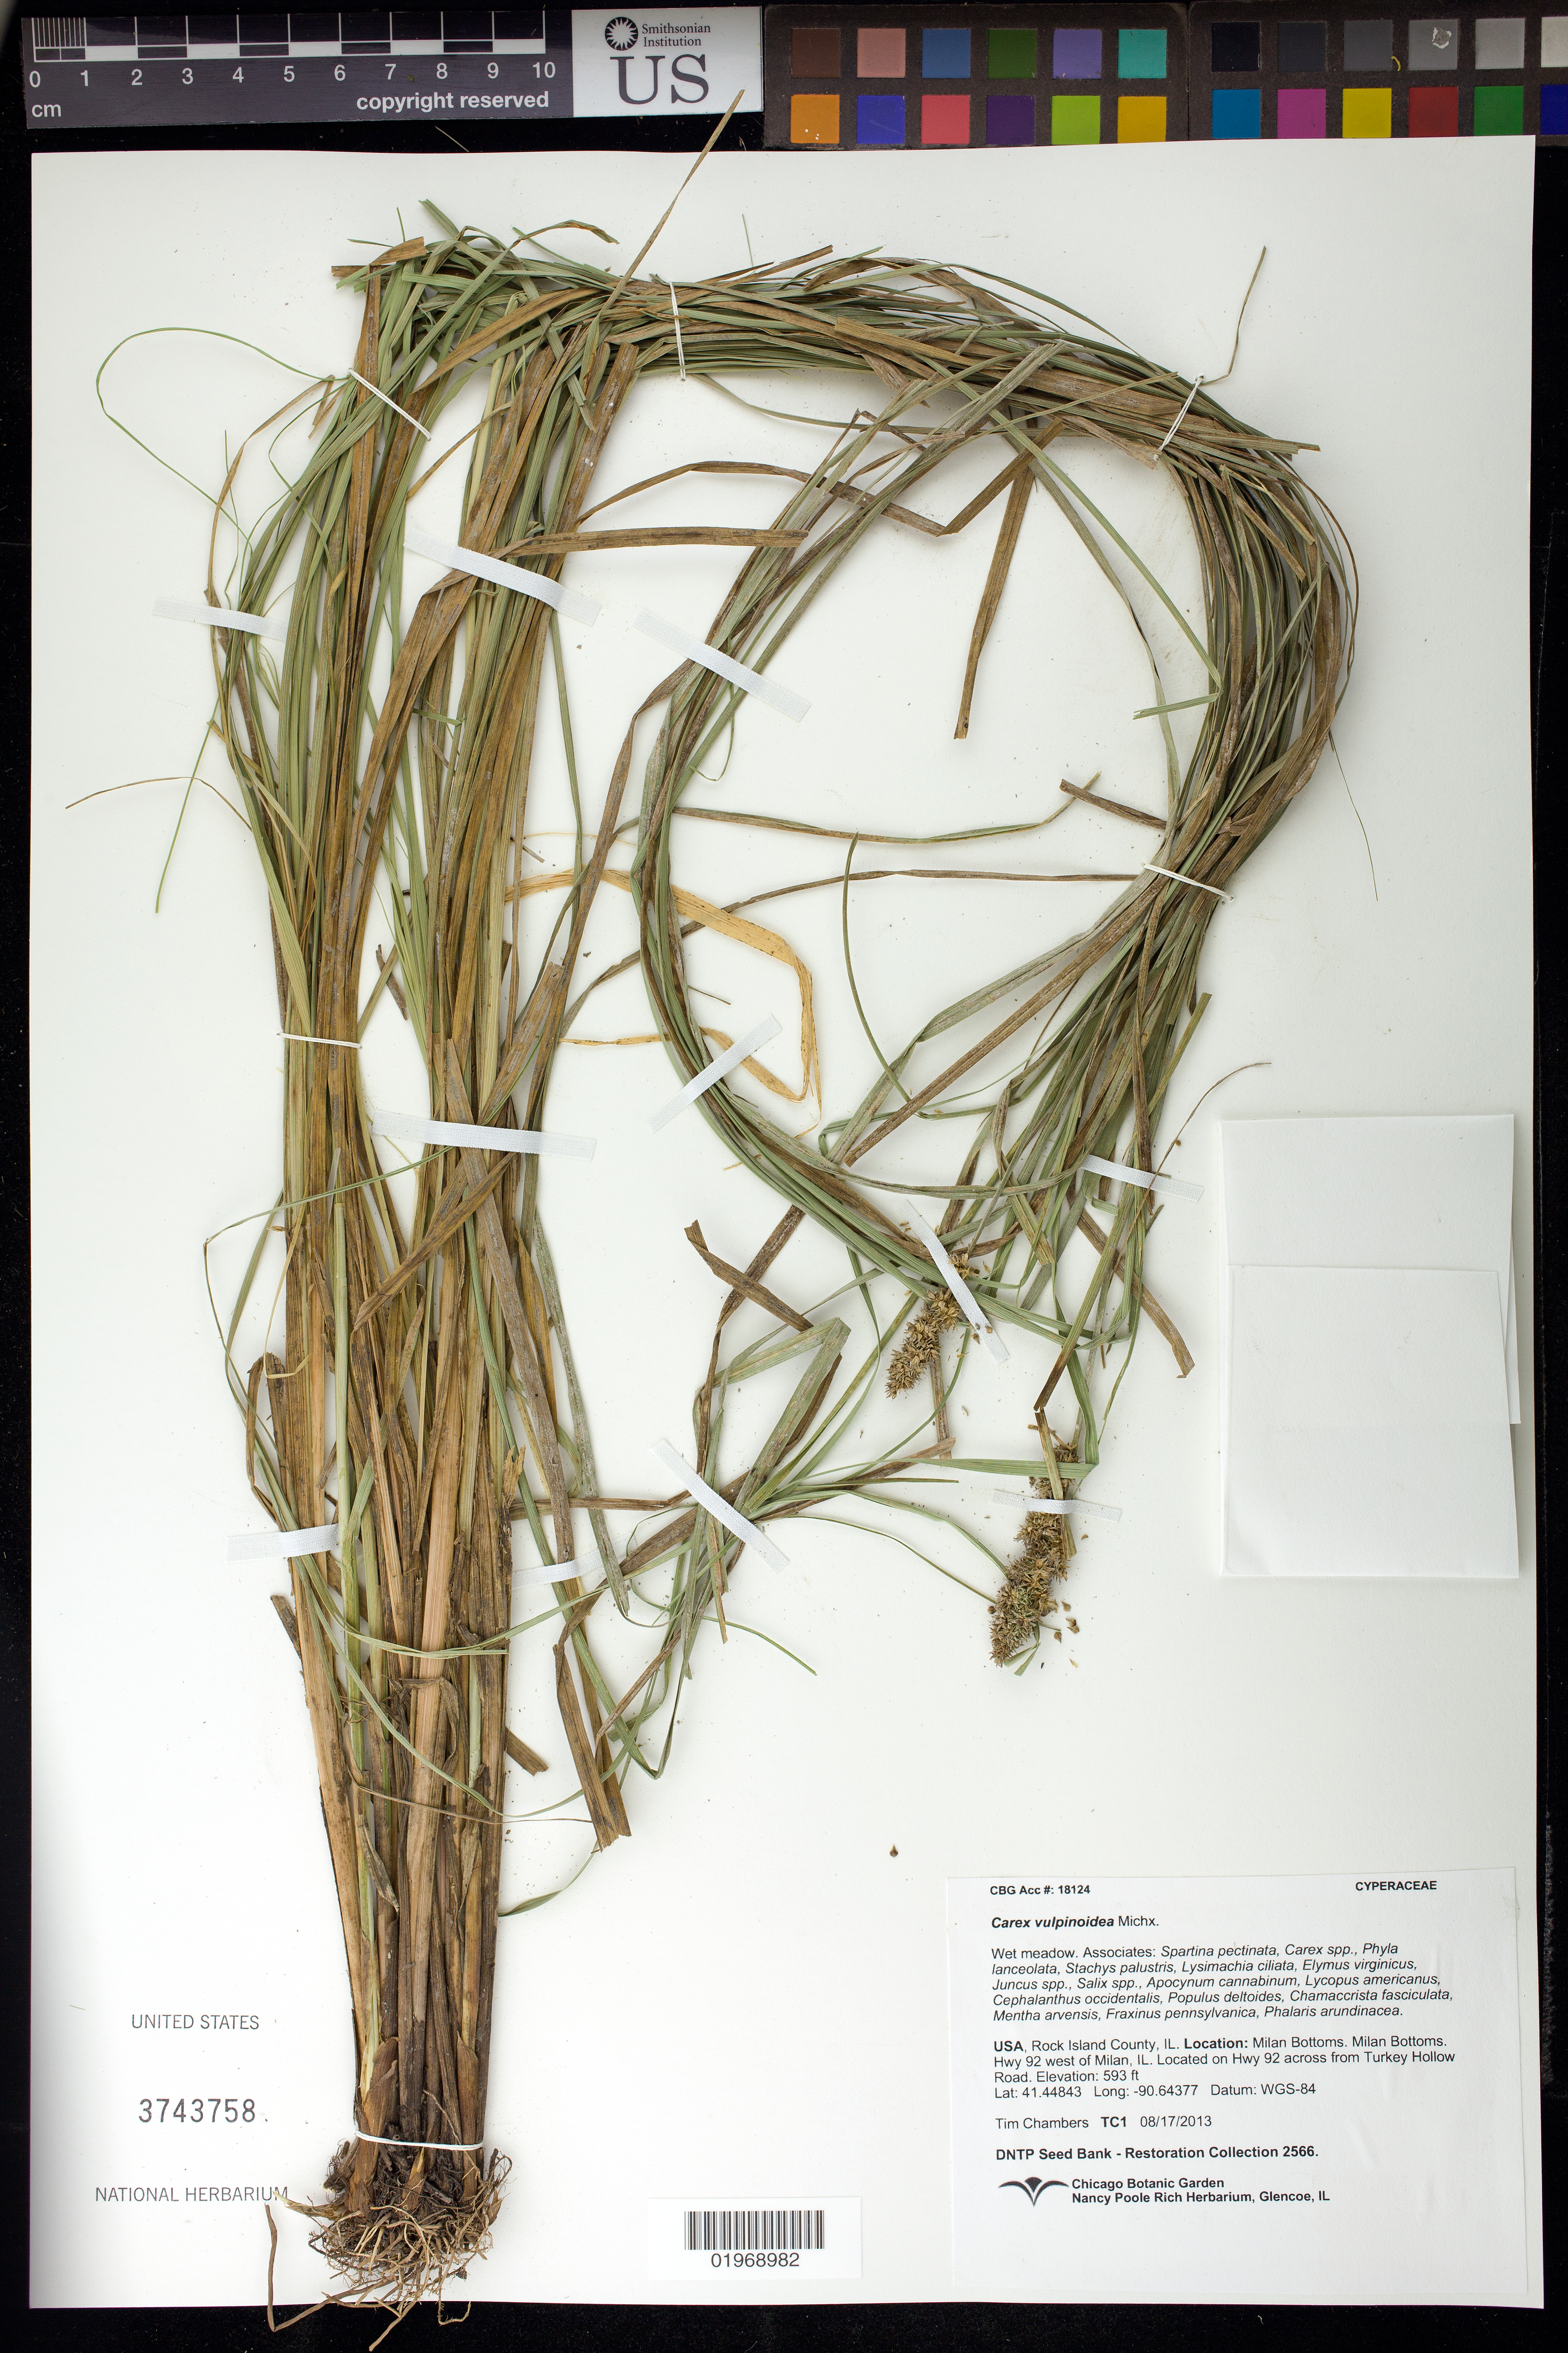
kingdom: Plantae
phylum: Tracheophyta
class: Liliopsida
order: Poales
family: Cyperaceae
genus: Carex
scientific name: Carex vulpinoidea Michx.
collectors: T. Chambers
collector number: TC-01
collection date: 2013-08-17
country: United States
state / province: Illinois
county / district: Rock Island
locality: Milan Bottoms, on Hwy 92 across from Turkey Hollow Rd.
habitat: Wet meadow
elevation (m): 181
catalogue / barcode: US 3743758